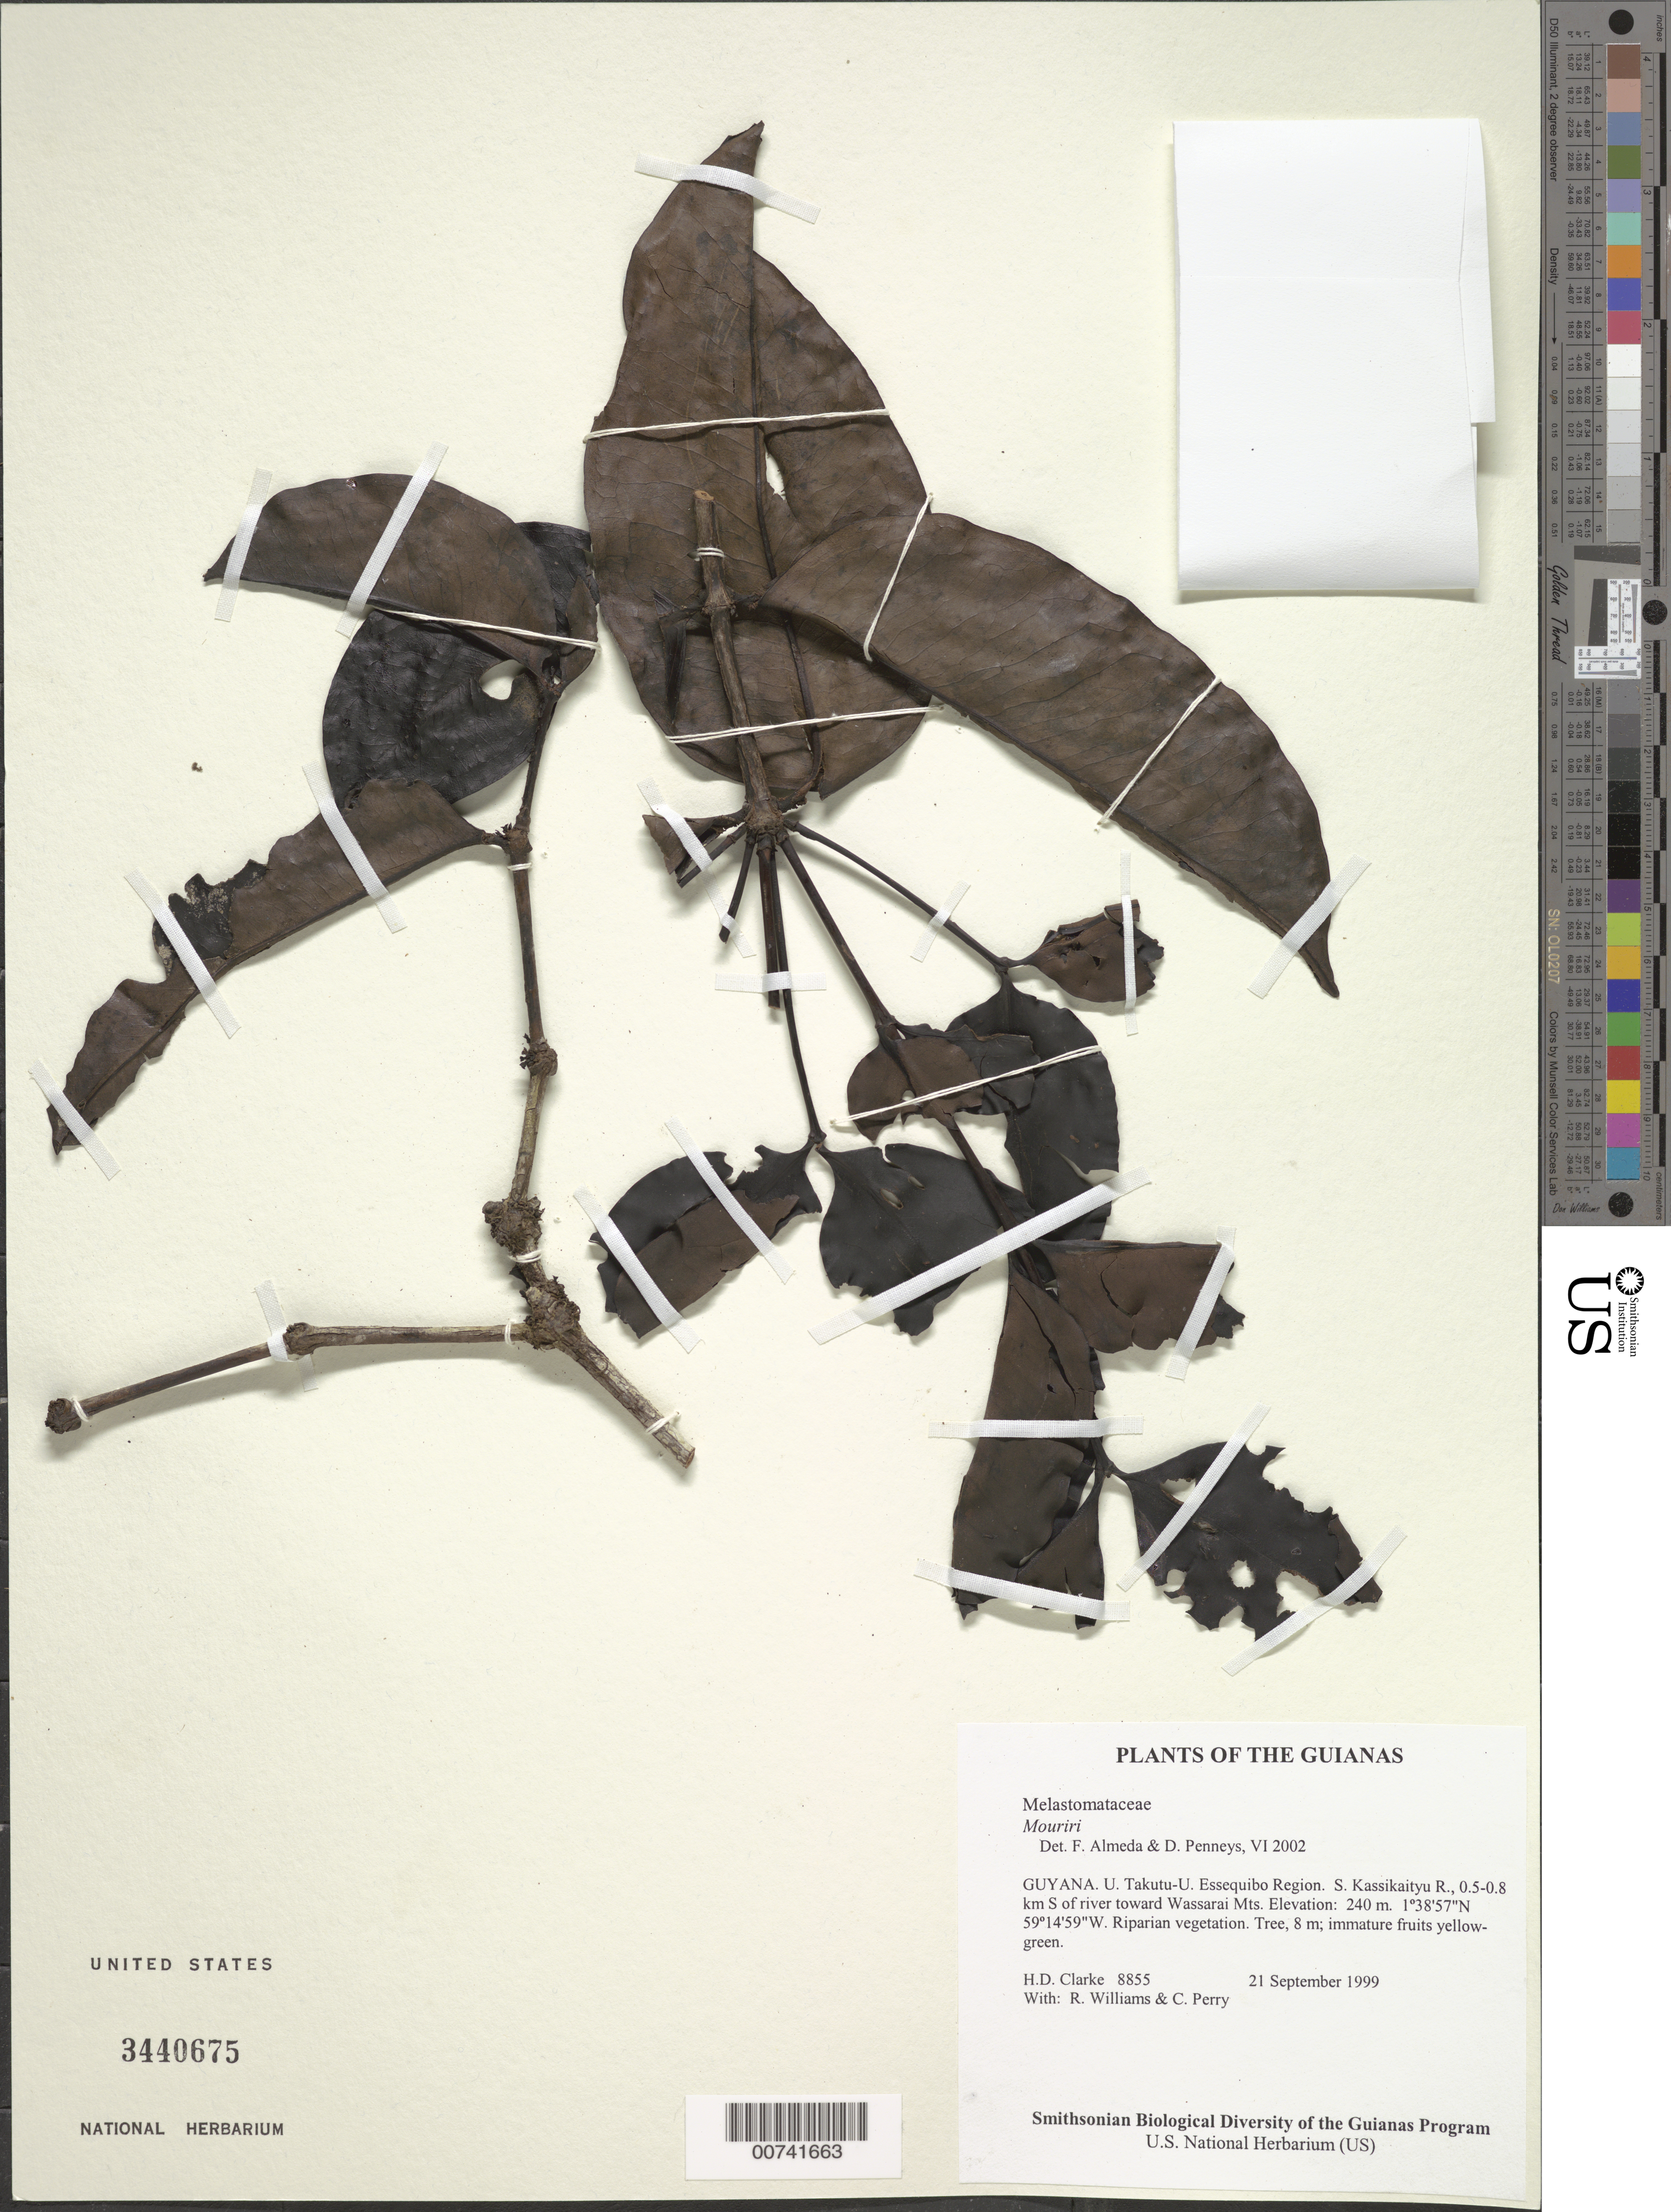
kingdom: Plantae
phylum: Tracheophyta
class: Magnoliopsida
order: Myrtales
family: Melastomataceae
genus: Mouriri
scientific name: Mouriri sp.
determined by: Almeda, F.; Penneys, D. S.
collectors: H. D. Clarke, R. Williams & C. Perry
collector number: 8855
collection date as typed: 21 September 1999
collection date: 1999-09-21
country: Guyana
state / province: U. Takutu-U. Essequibo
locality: S. Kassikaityu R., 0.5-0.8 km S of river toward Wassarai Mts.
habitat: Riparian vegetation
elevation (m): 240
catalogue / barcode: US 3440675